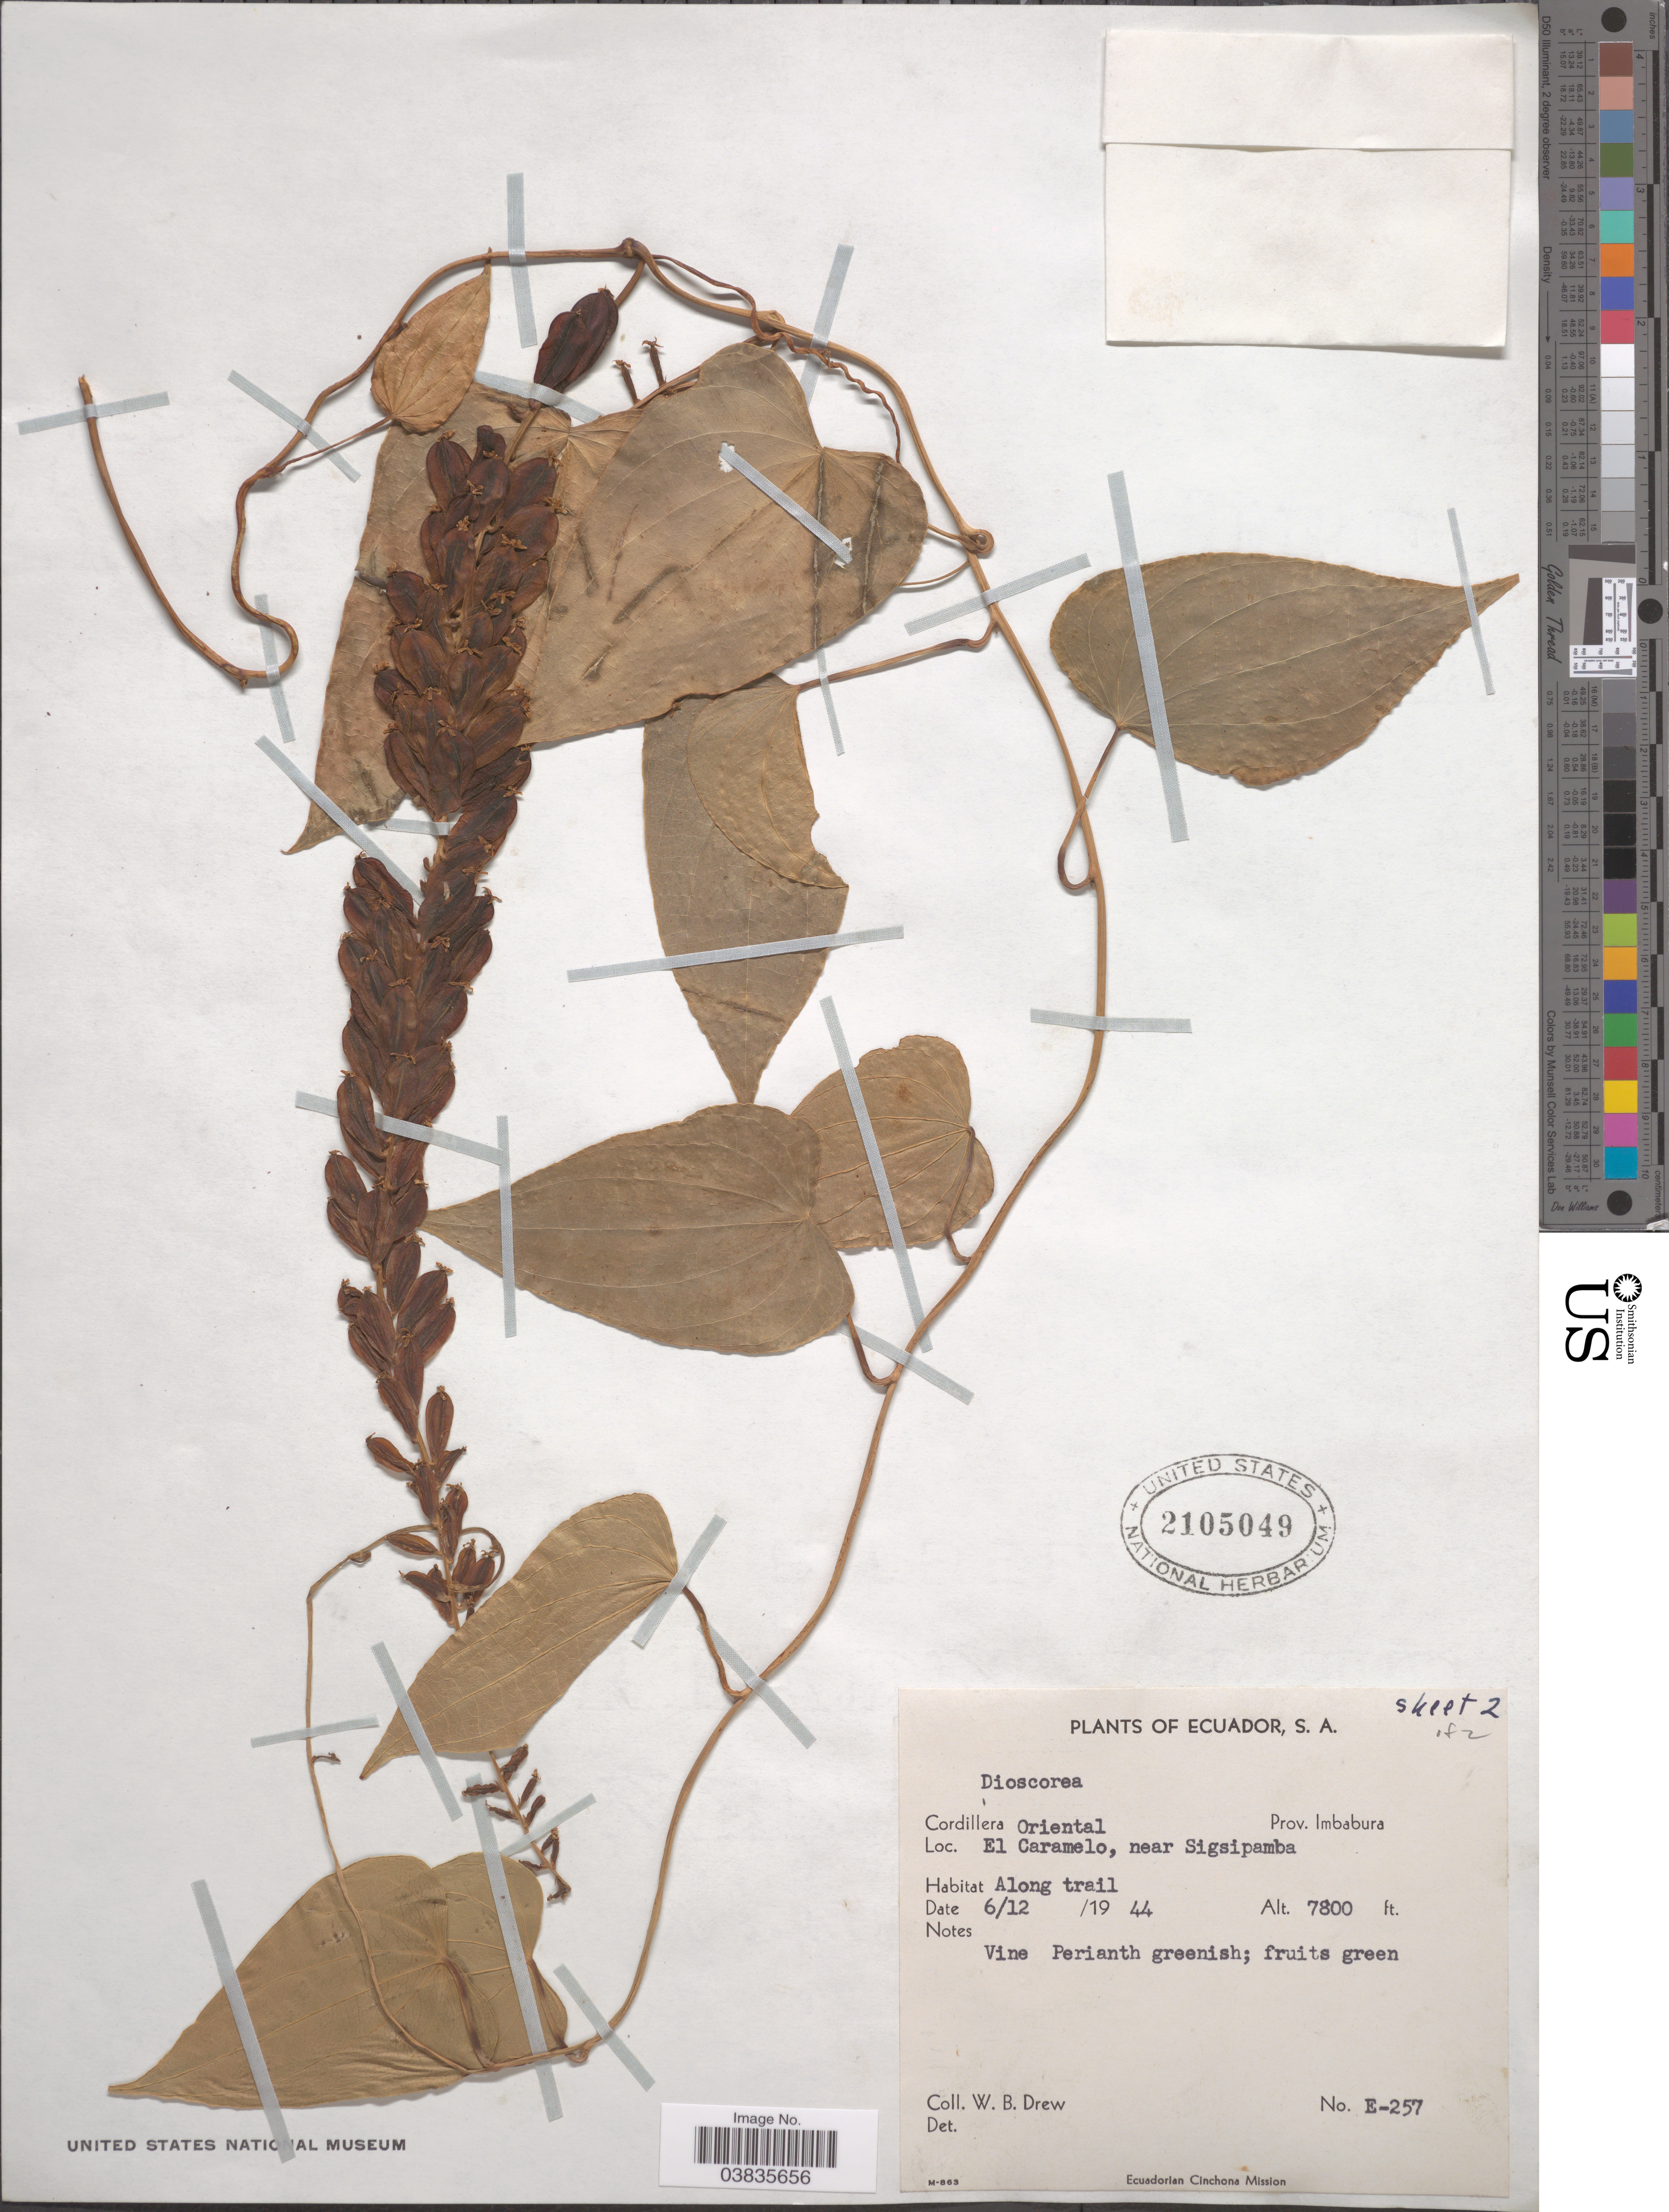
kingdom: Plantae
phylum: Tracheophyta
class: Liliopsida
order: Dioscoreales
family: Dioscoreaceae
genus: Dioscorea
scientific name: Dioscorea sp.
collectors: W. B. Drew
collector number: E-257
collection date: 1944-12-06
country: Ecuador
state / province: Imbabura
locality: Cordillera Oriental. El Caramelo, near Sigsipamba.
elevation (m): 2377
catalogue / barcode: US 2105049